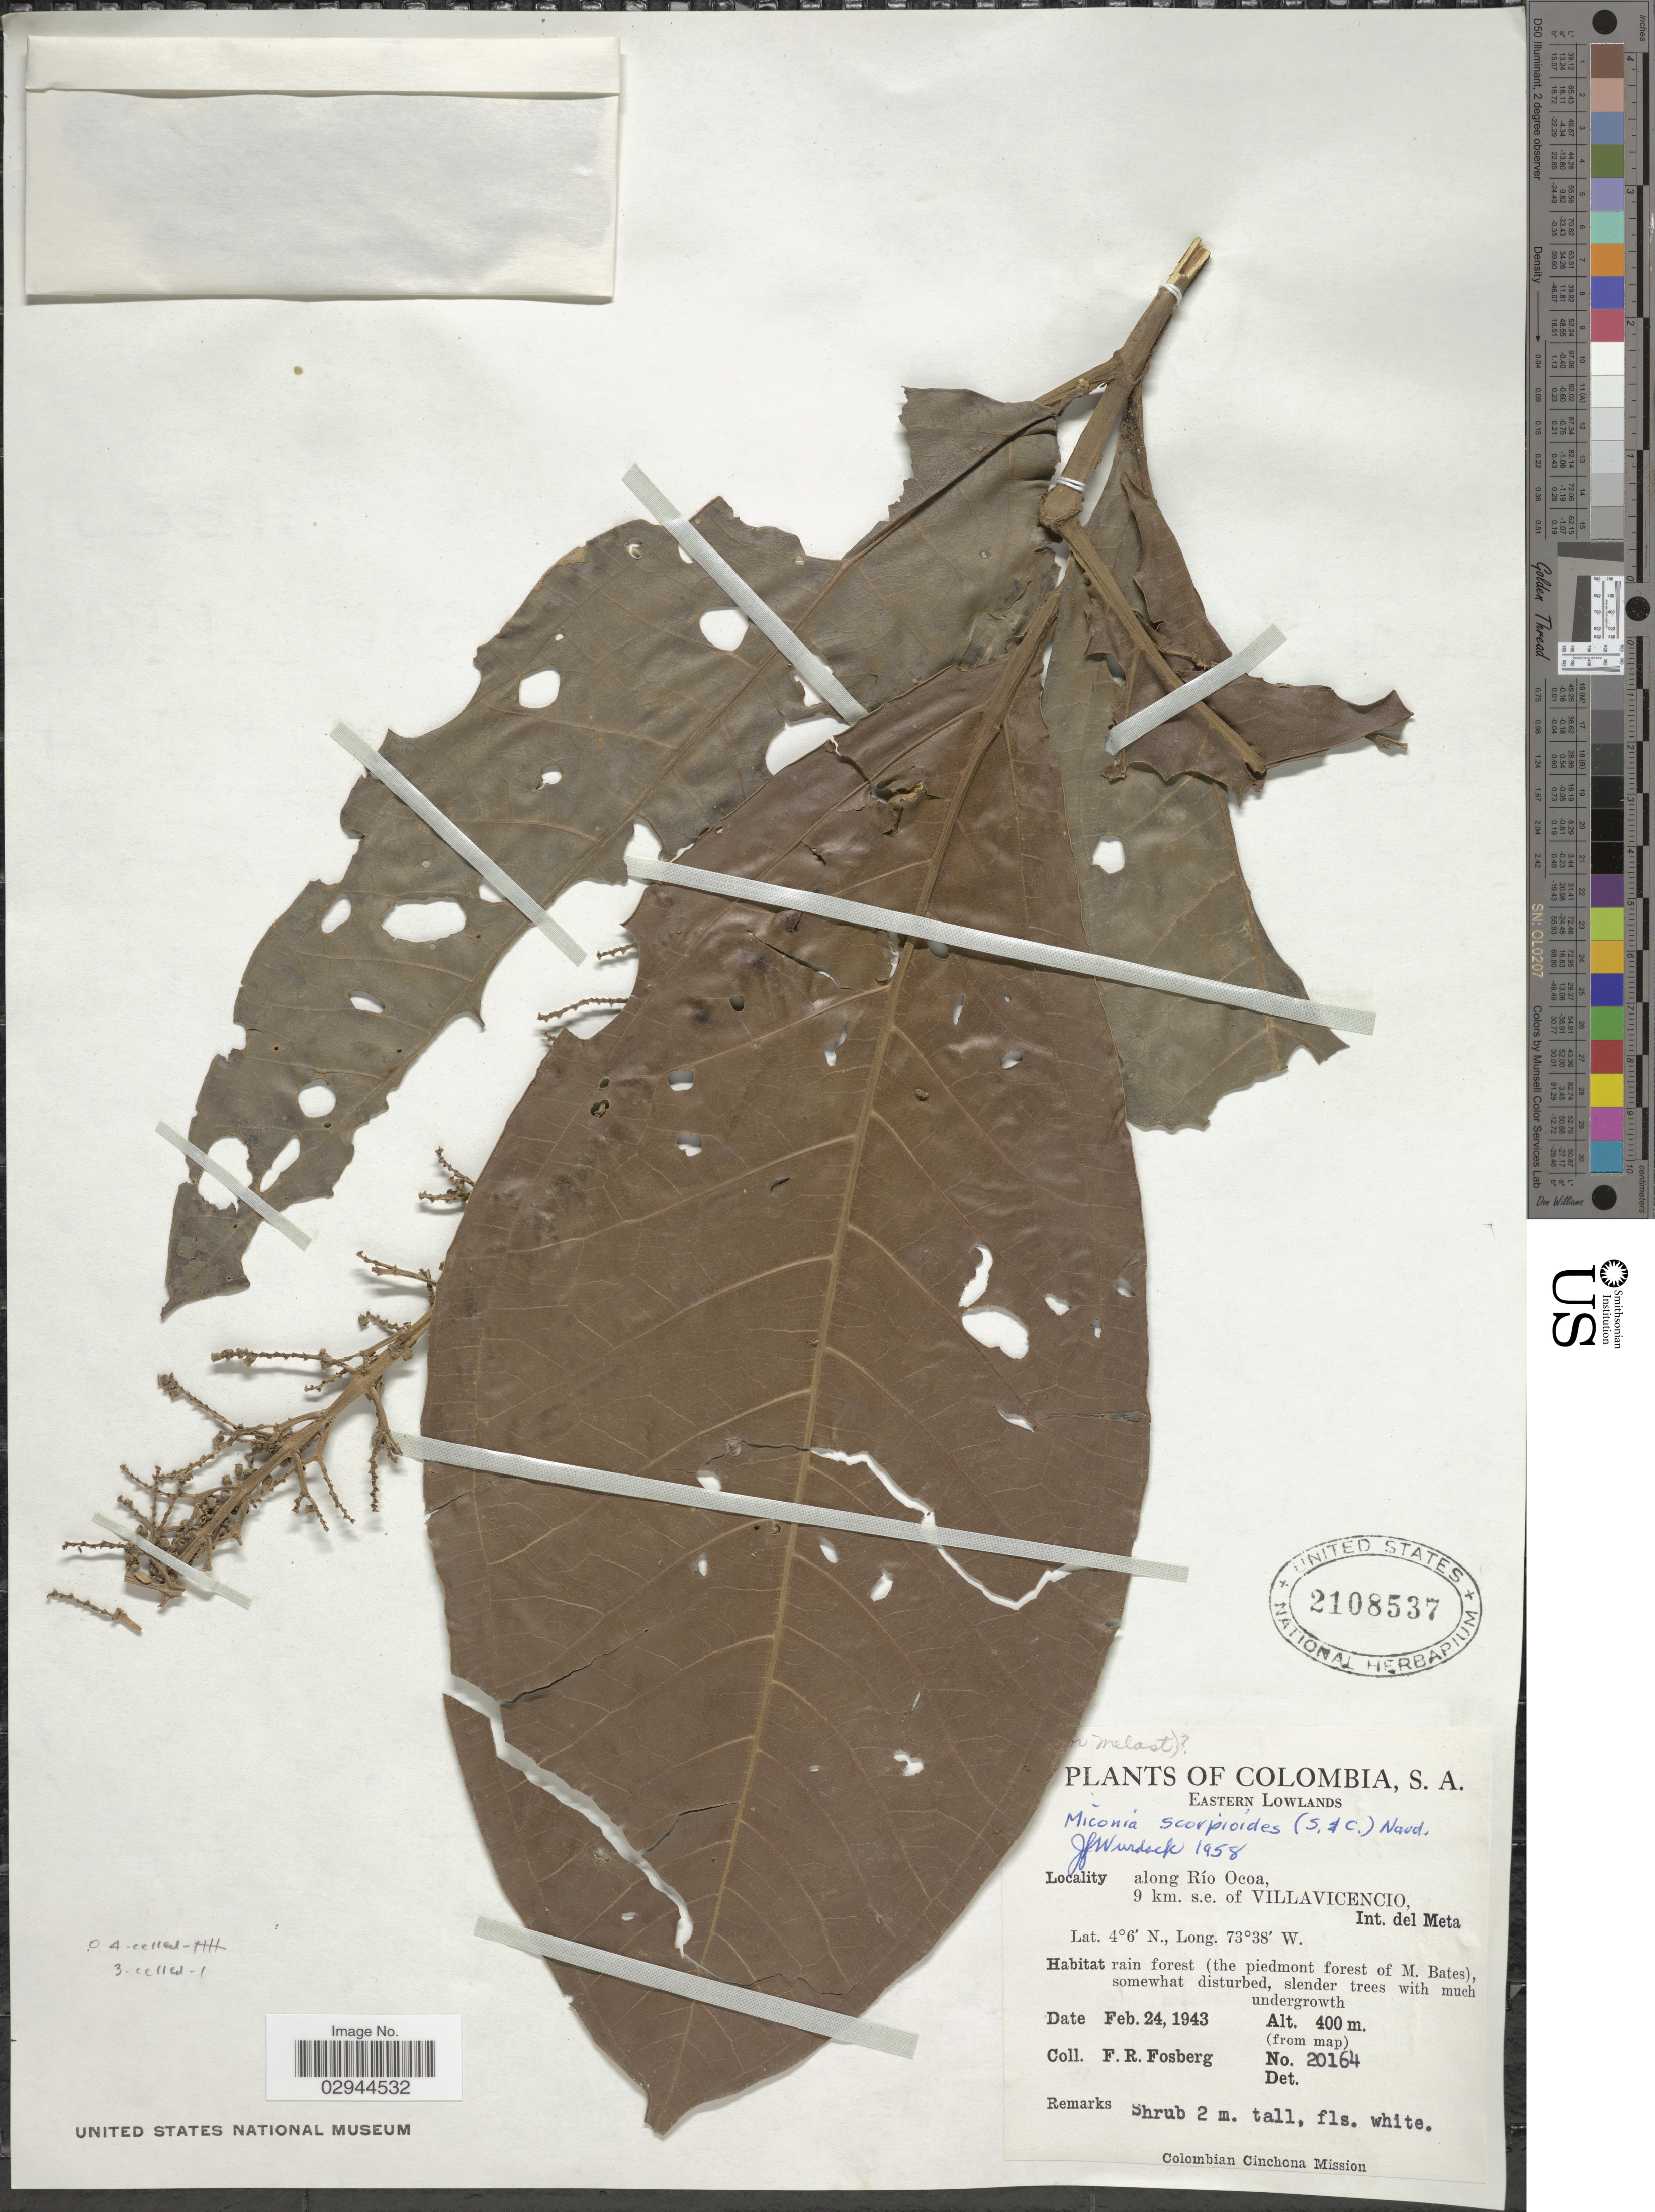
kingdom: Plantae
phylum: Tracheophyta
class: Magnoliopsida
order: Myrtales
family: Melastomataceae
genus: Miconia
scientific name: Miconia trinervia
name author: (Sw.) D. Don ex Loudon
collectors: F. R. Fosberg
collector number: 20164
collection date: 1943-02-24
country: Colombia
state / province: Meta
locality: Eastern Lowlands, along Río Ocoa, 9 km. s.e. of Villavicencio, Int. del Meta.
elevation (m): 400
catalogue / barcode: US 2108537